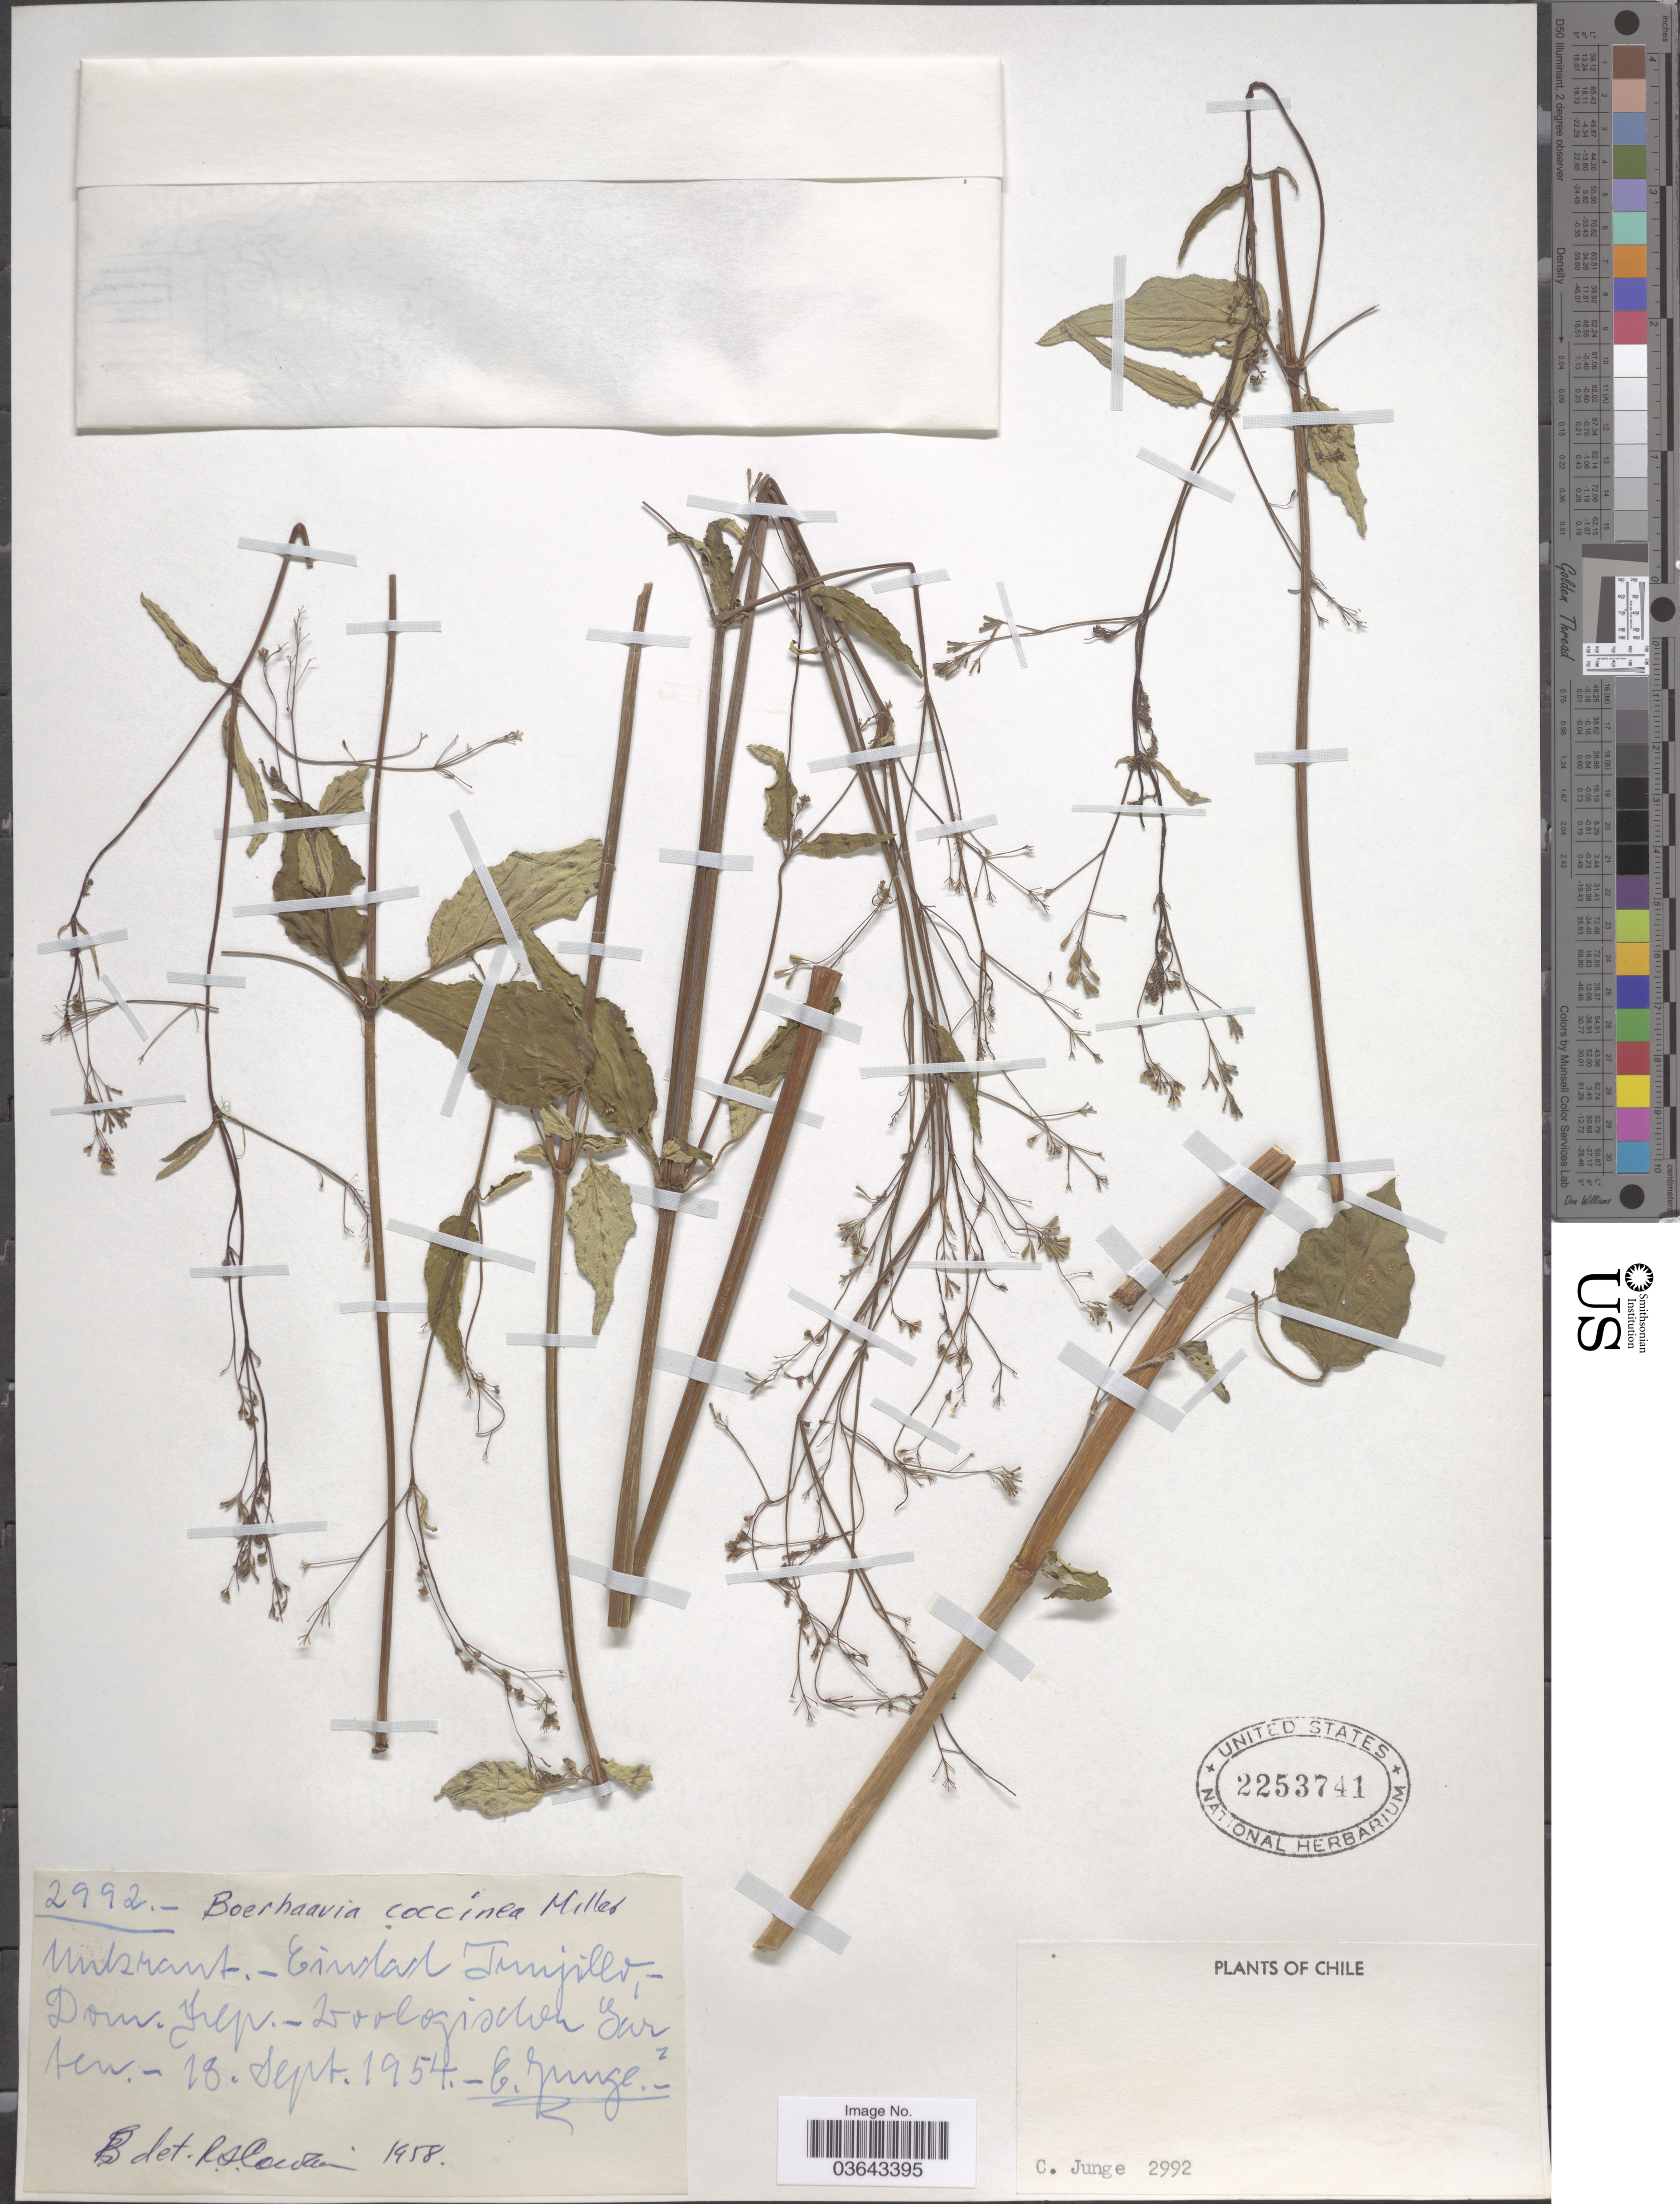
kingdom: Plantae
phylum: Tracheophyta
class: Magnoliopsida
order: Caryophyllales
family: Nyctaginaceae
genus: Boerhavia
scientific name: Boerhavia diffusa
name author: L.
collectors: E. Junge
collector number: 2992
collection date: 1954-09-18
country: Chile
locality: Unlsrant.-Einlad Tunjillo; Dom. Dep.-Zoologischen Garten.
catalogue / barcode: US 2253741